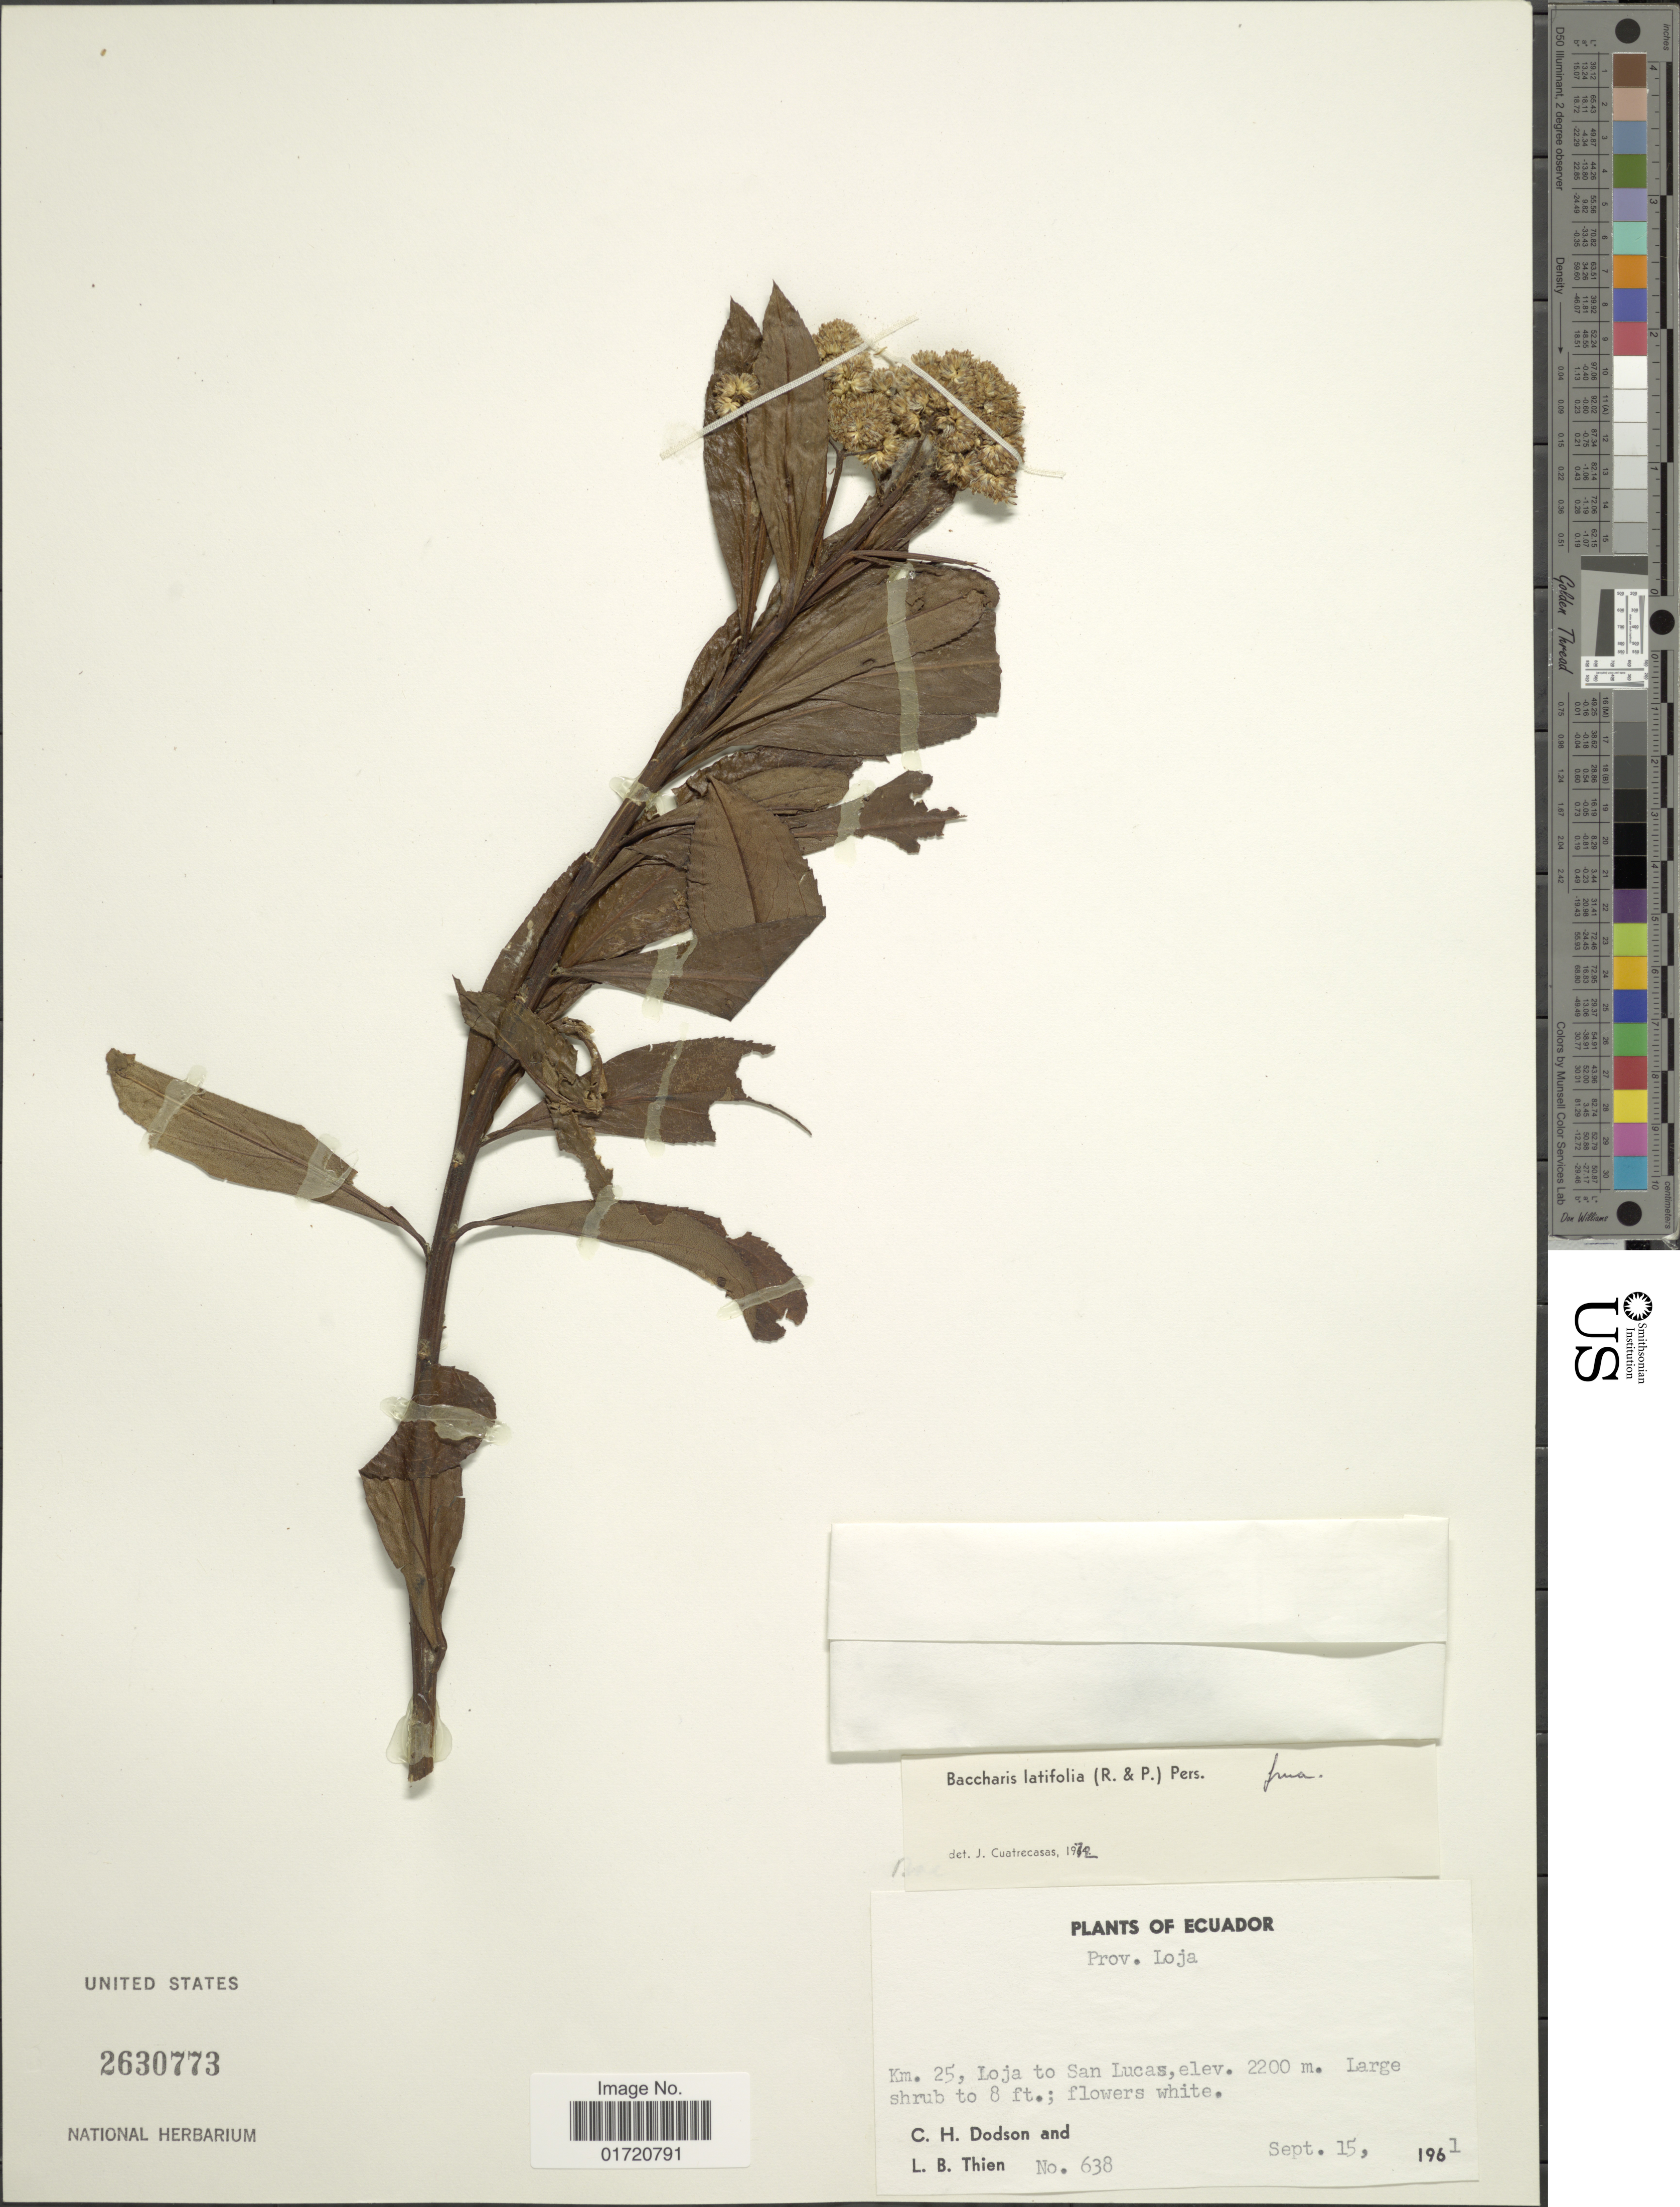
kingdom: Plantae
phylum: Tracheophyta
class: Magnoliopsida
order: Asterales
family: Asteraceae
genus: Baccharis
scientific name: Baccharis latifolia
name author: (Ruiz & Pav.) Pers.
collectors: C. H. Dodson & L. Thien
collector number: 638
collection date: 1961-09-15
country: Ecuador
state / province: Loja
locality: Km 25, Loja to San Lucas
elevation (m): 2200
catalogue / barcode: US 2630773